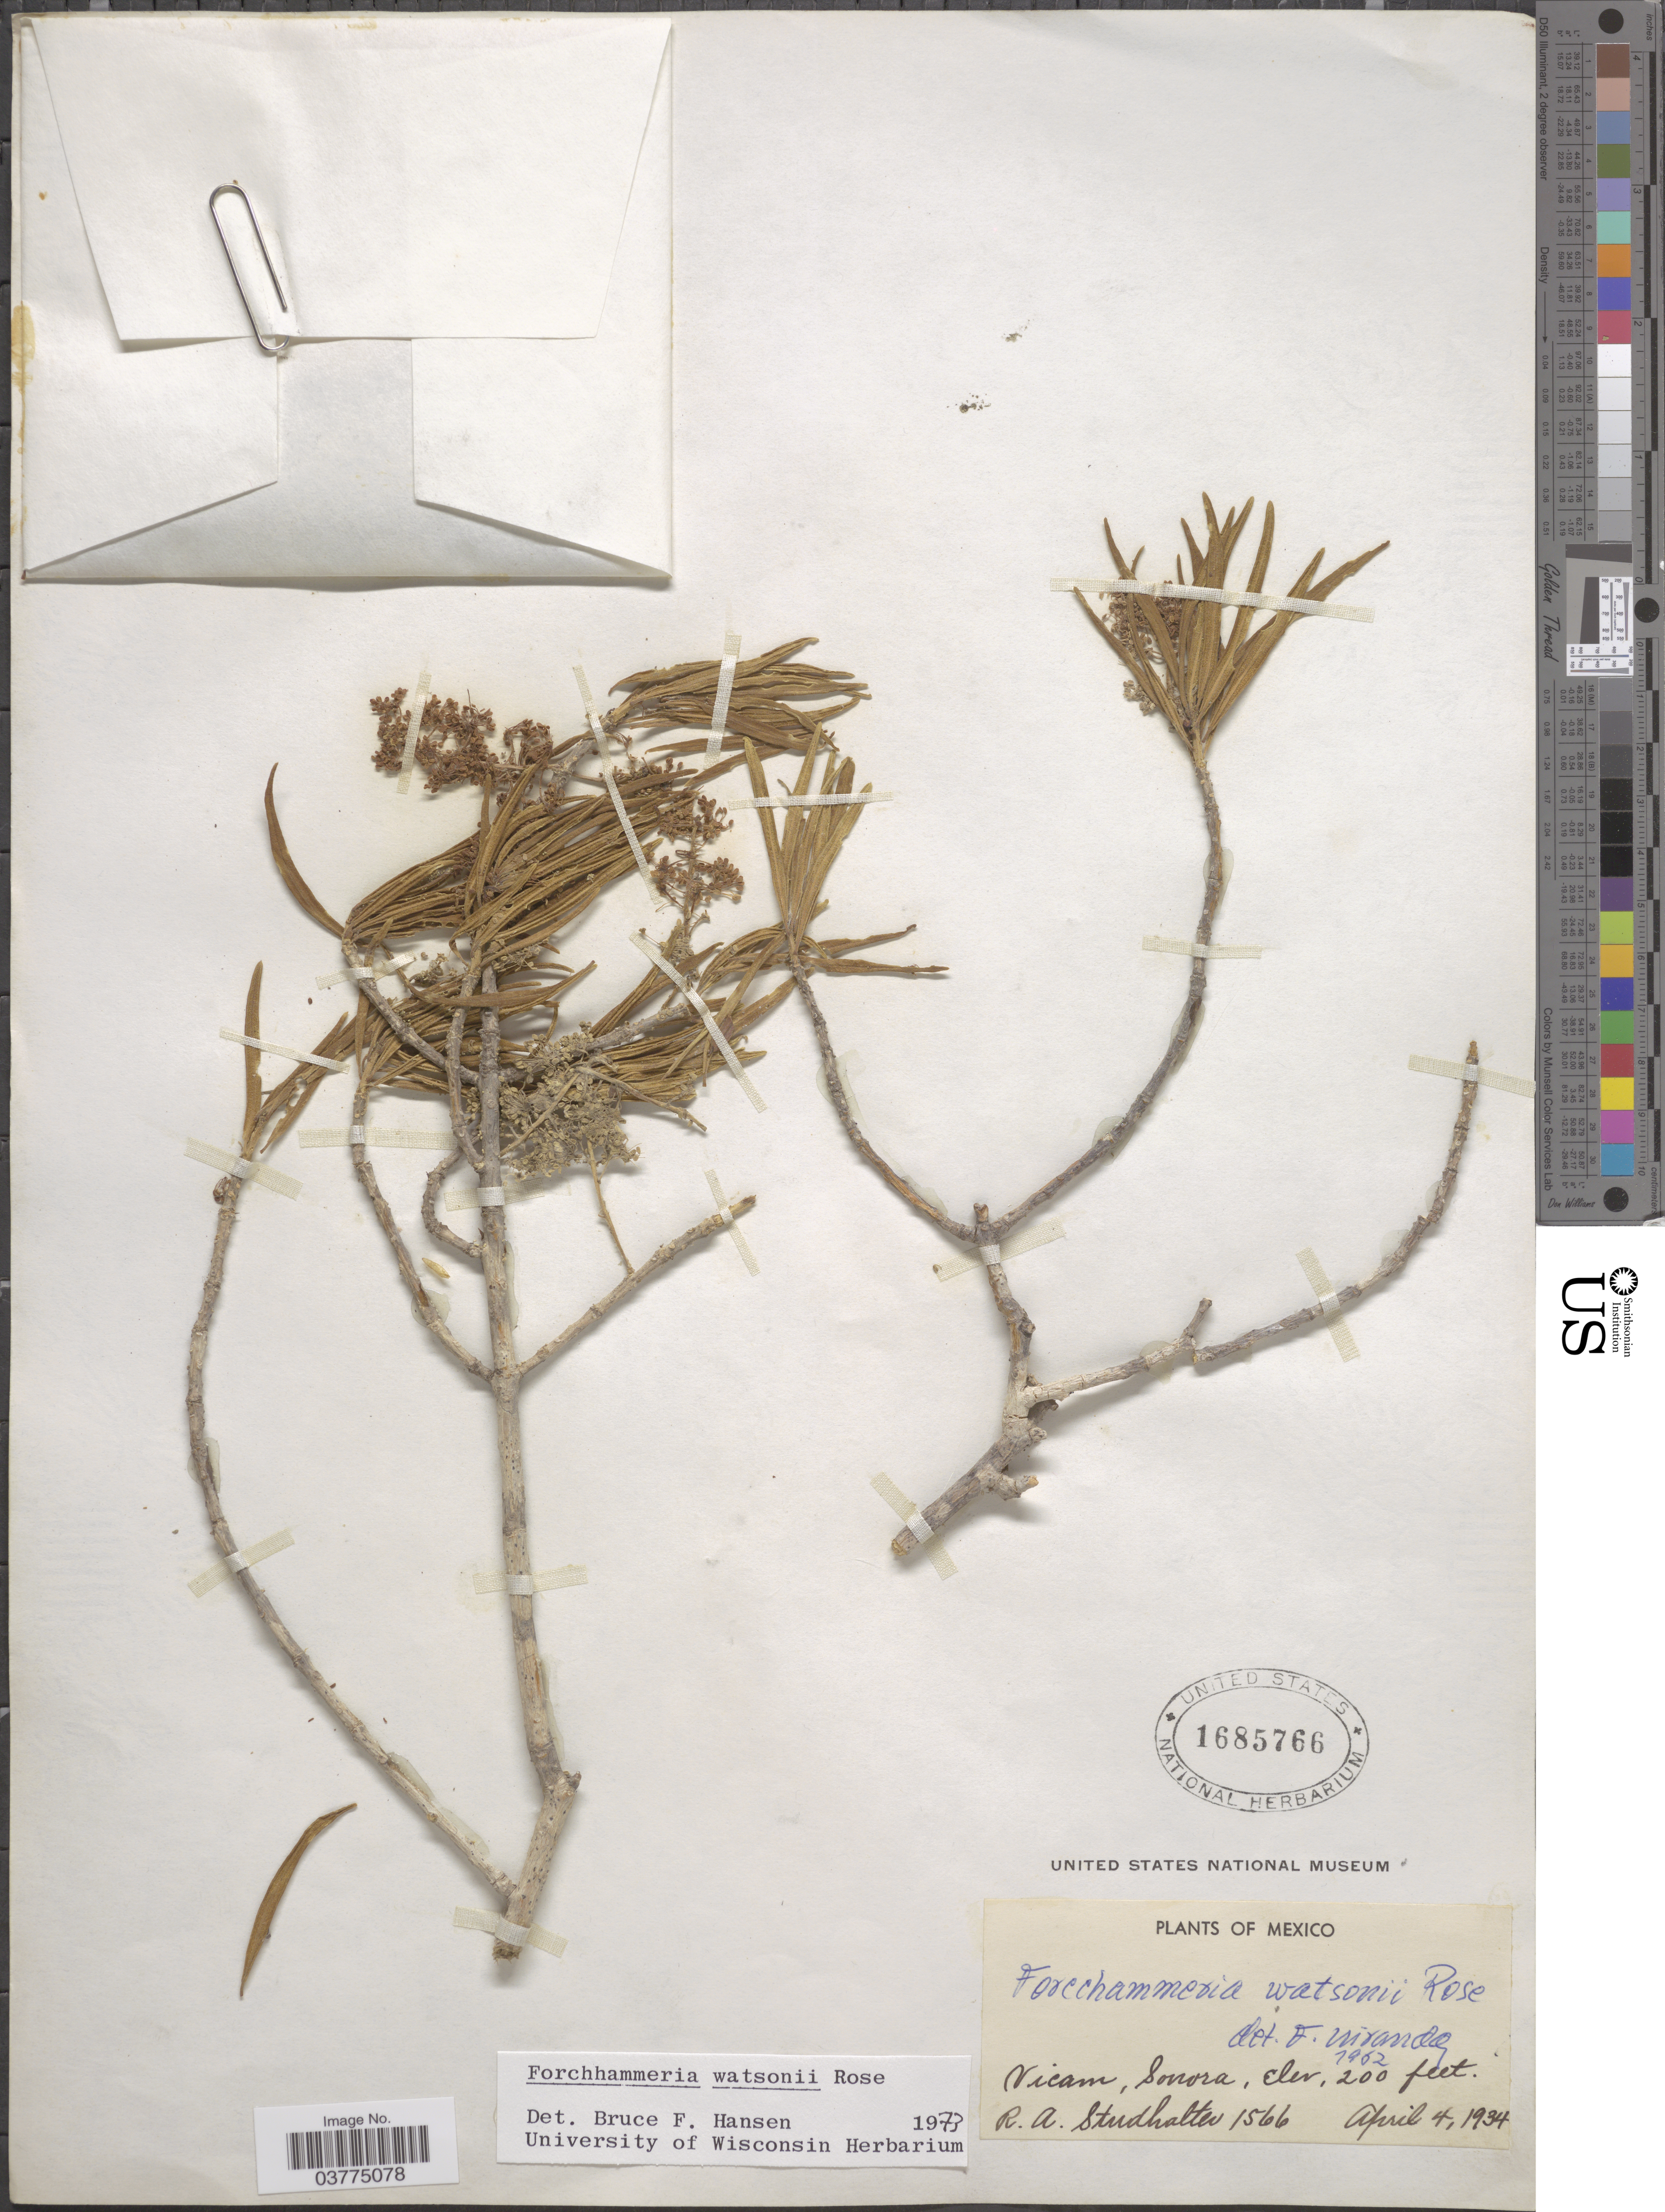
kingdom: Plantae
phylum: Tracheophyta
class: Magnoliopsida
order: Brassicales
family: Stixaceae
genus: Forchhammeria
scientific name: Forchhammeria watsonii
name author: Rose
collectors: R. Studhalter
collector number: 1566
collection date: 1934-04-04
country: Mexico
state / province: Sonora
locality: Vicam.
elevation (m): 61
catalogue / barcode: US 1685766